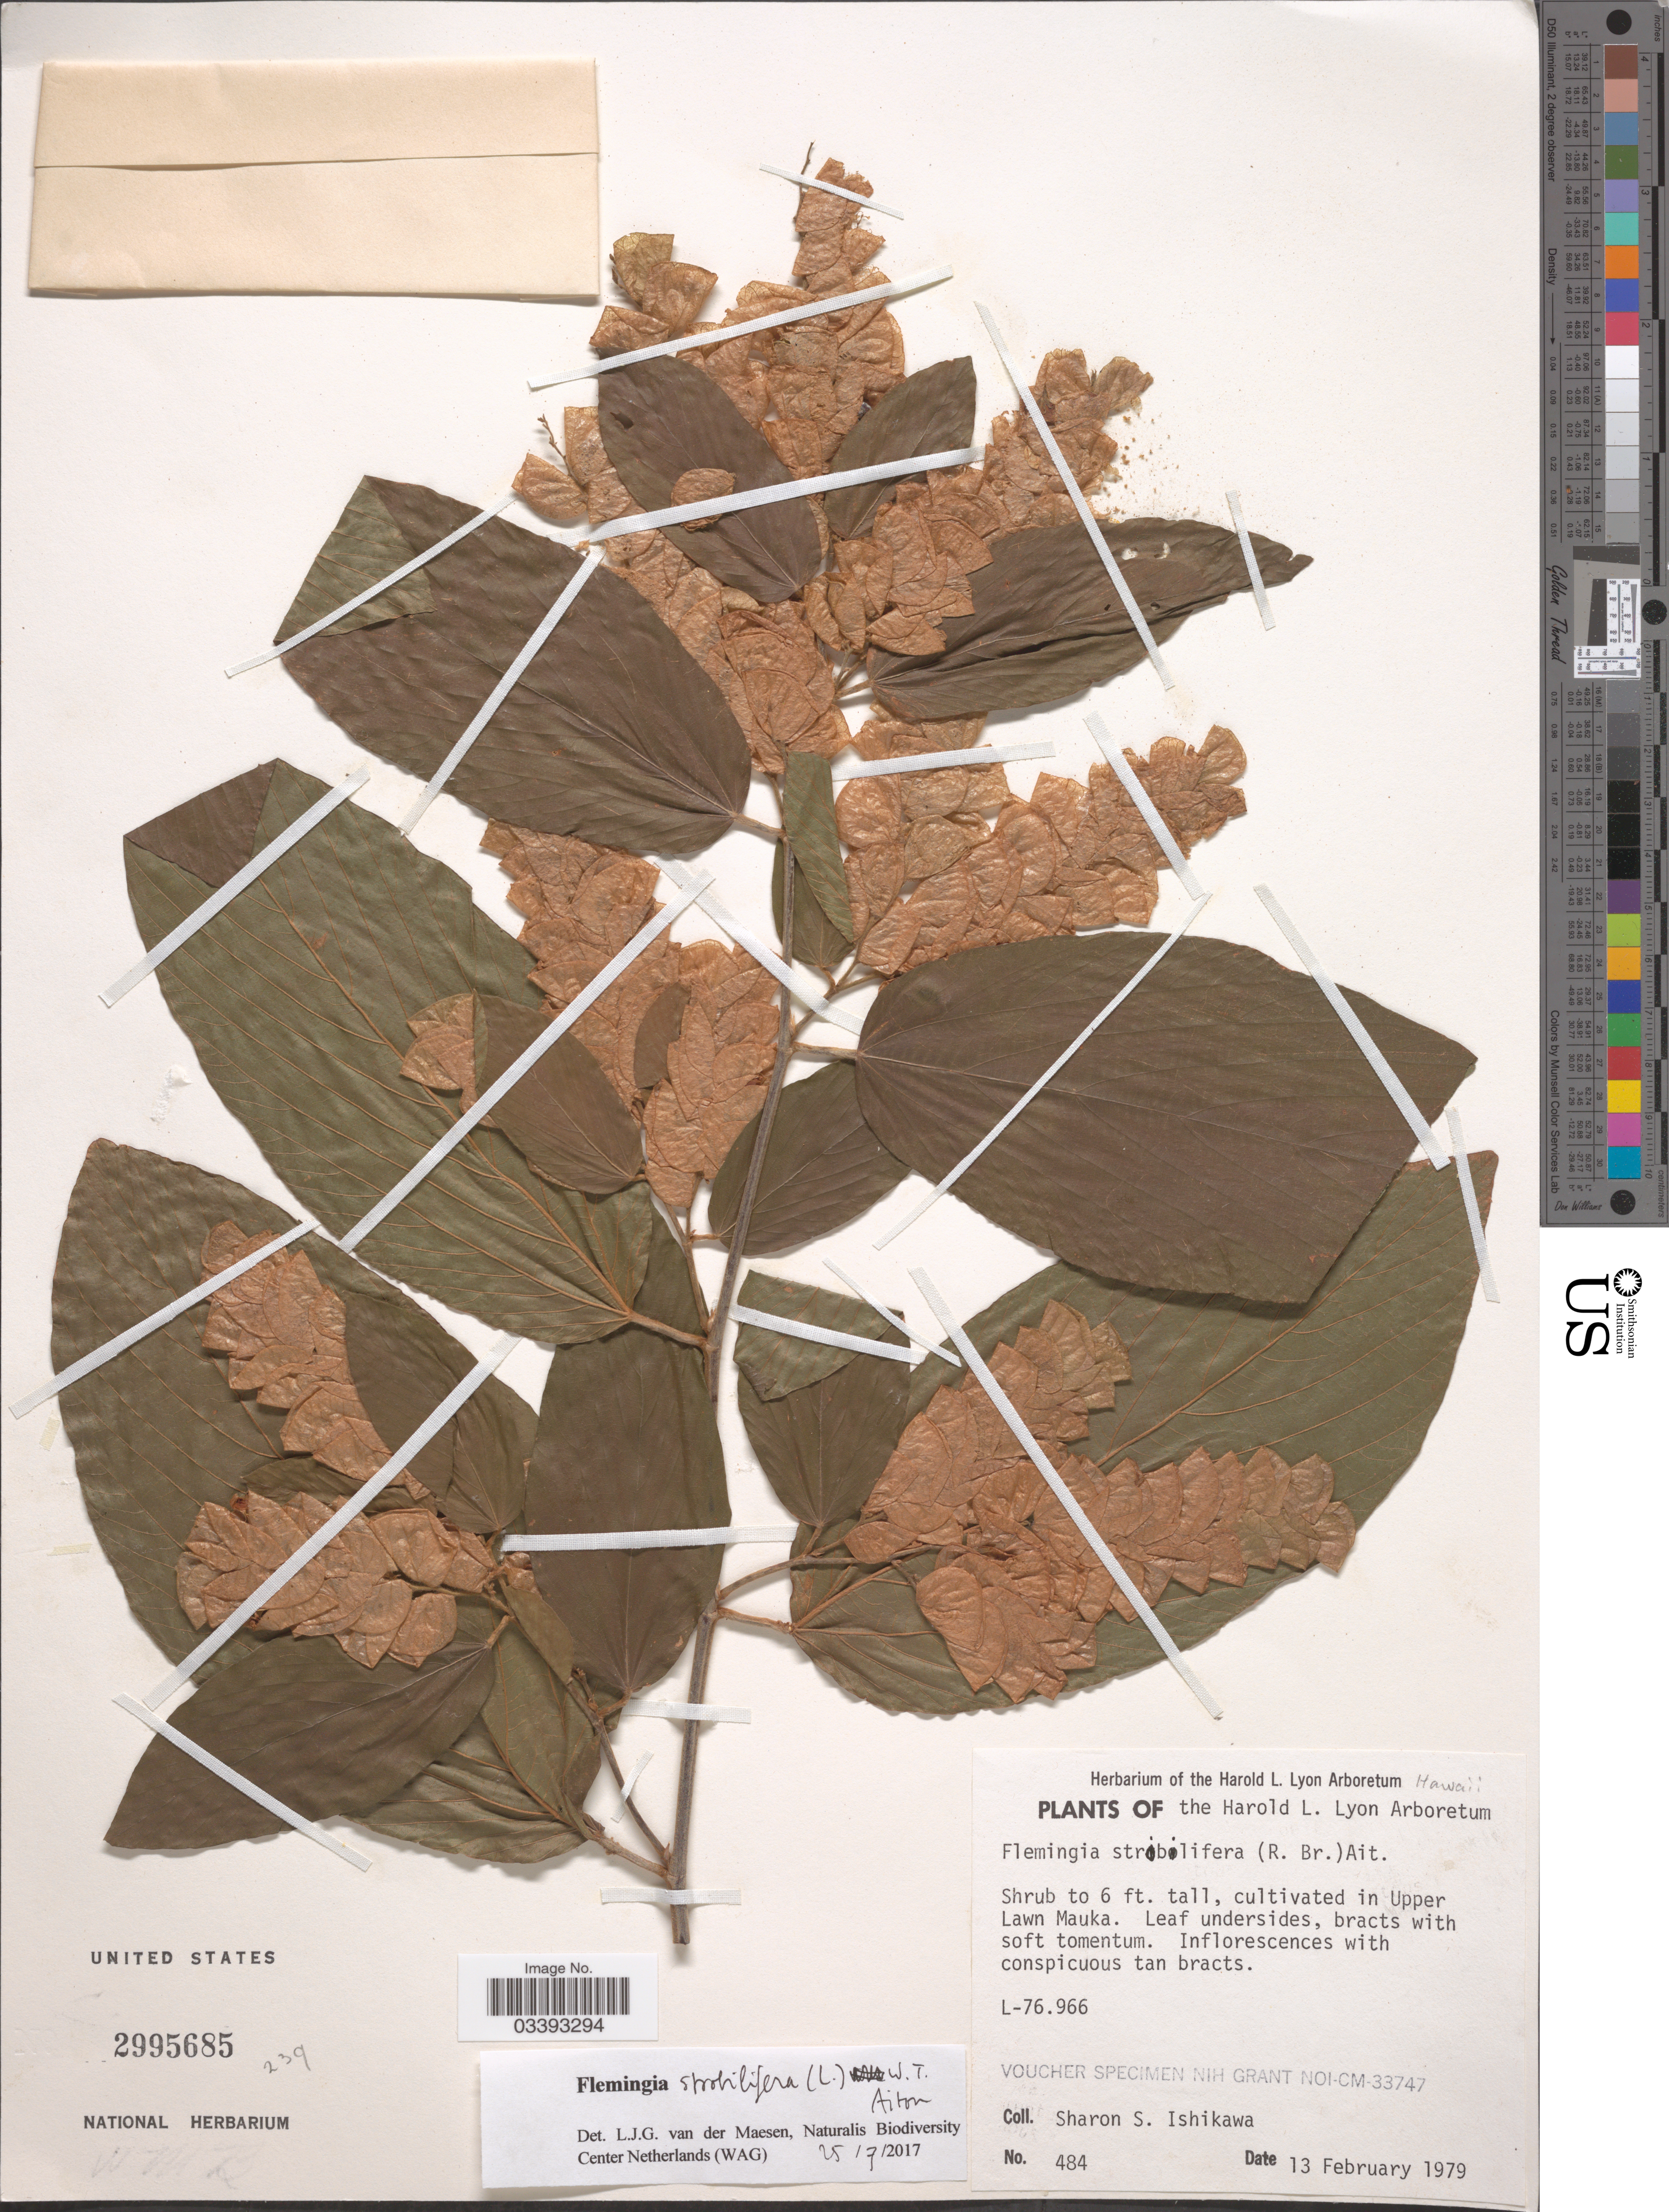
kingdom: Plantae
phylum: Tracheophyta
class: Magnoliopsida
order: Fabales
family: Fabaceae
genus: Flemingia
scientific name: Flemingia strobilifera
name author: (L.) W.T. Aiton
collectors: S. S. Ishikawa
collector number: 484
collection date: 1979-02-13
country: United States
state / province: Hawaii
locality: Cultivated in Upper Lawn Mauka. The Harold L. Lyon Arboretum.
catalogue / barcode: US 2995685